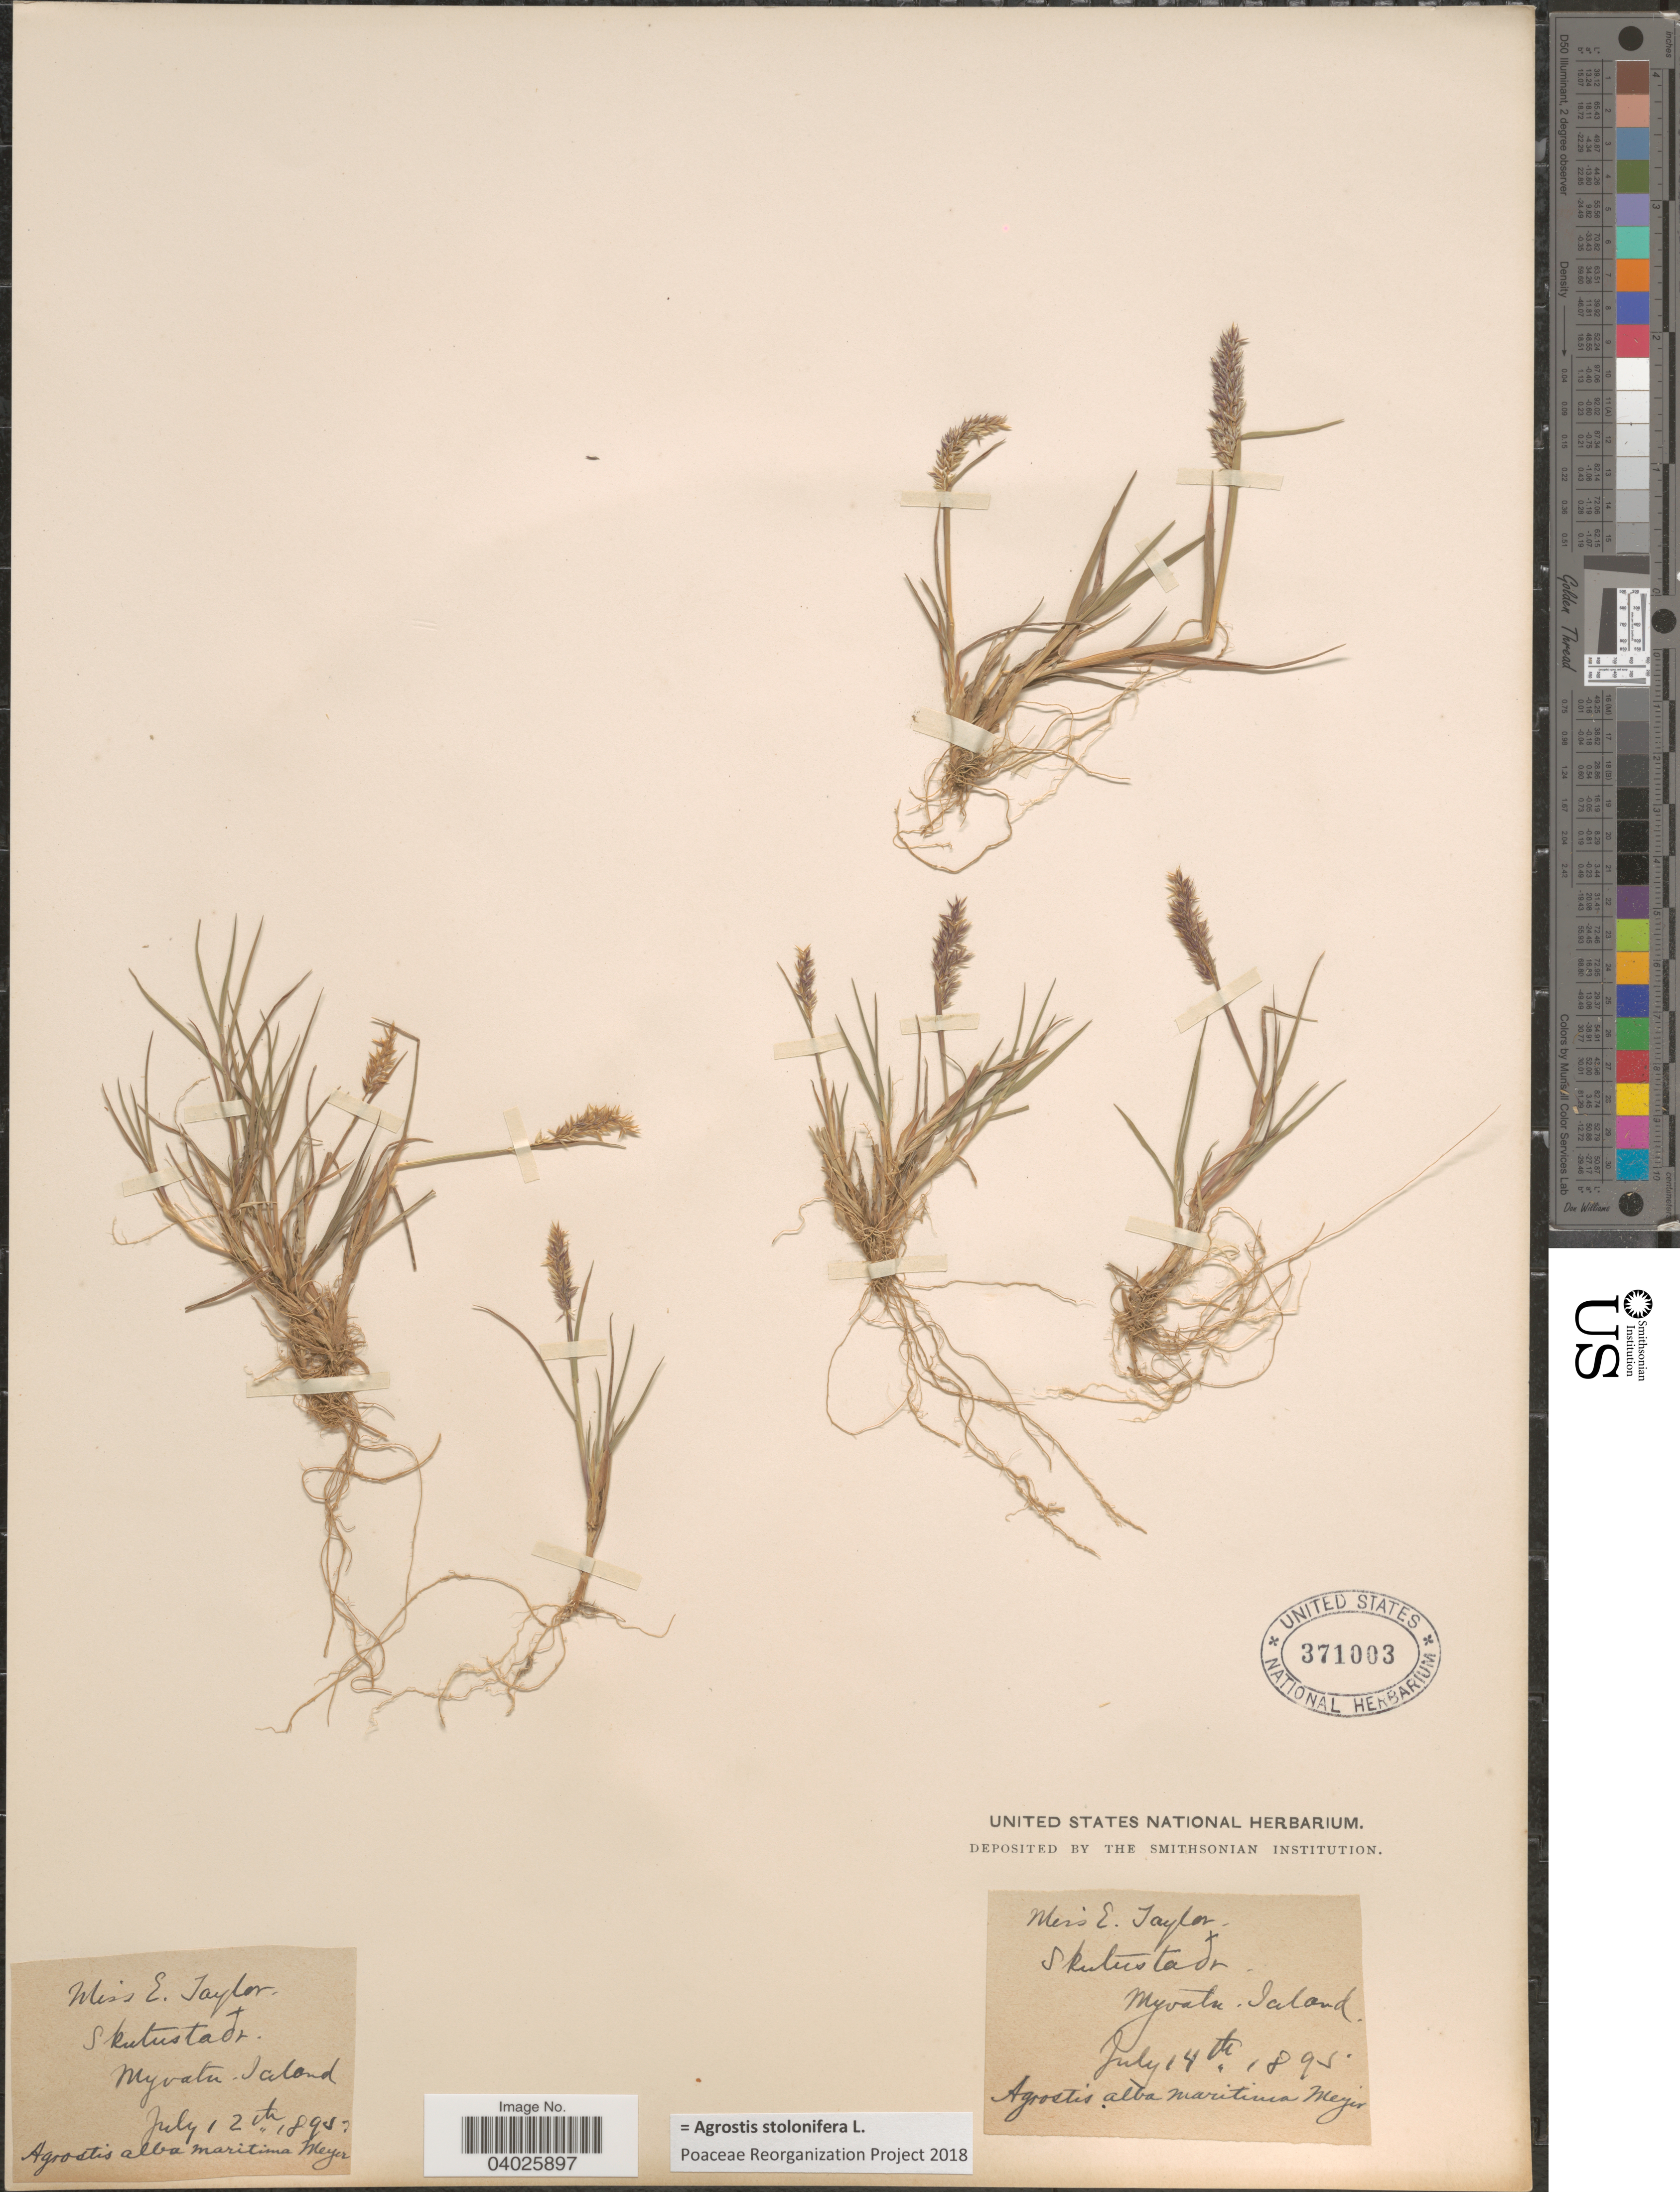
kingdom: Plantae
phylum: Tracheophyta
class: Liliopsida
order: Poales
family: Poaceae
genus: Agrostis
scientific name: Agrostis stolonifera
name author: L.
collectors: E. Taylor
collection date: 1895-07-12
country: Iceland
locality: Skutustadr. Myvatu.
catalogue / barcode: US 371003